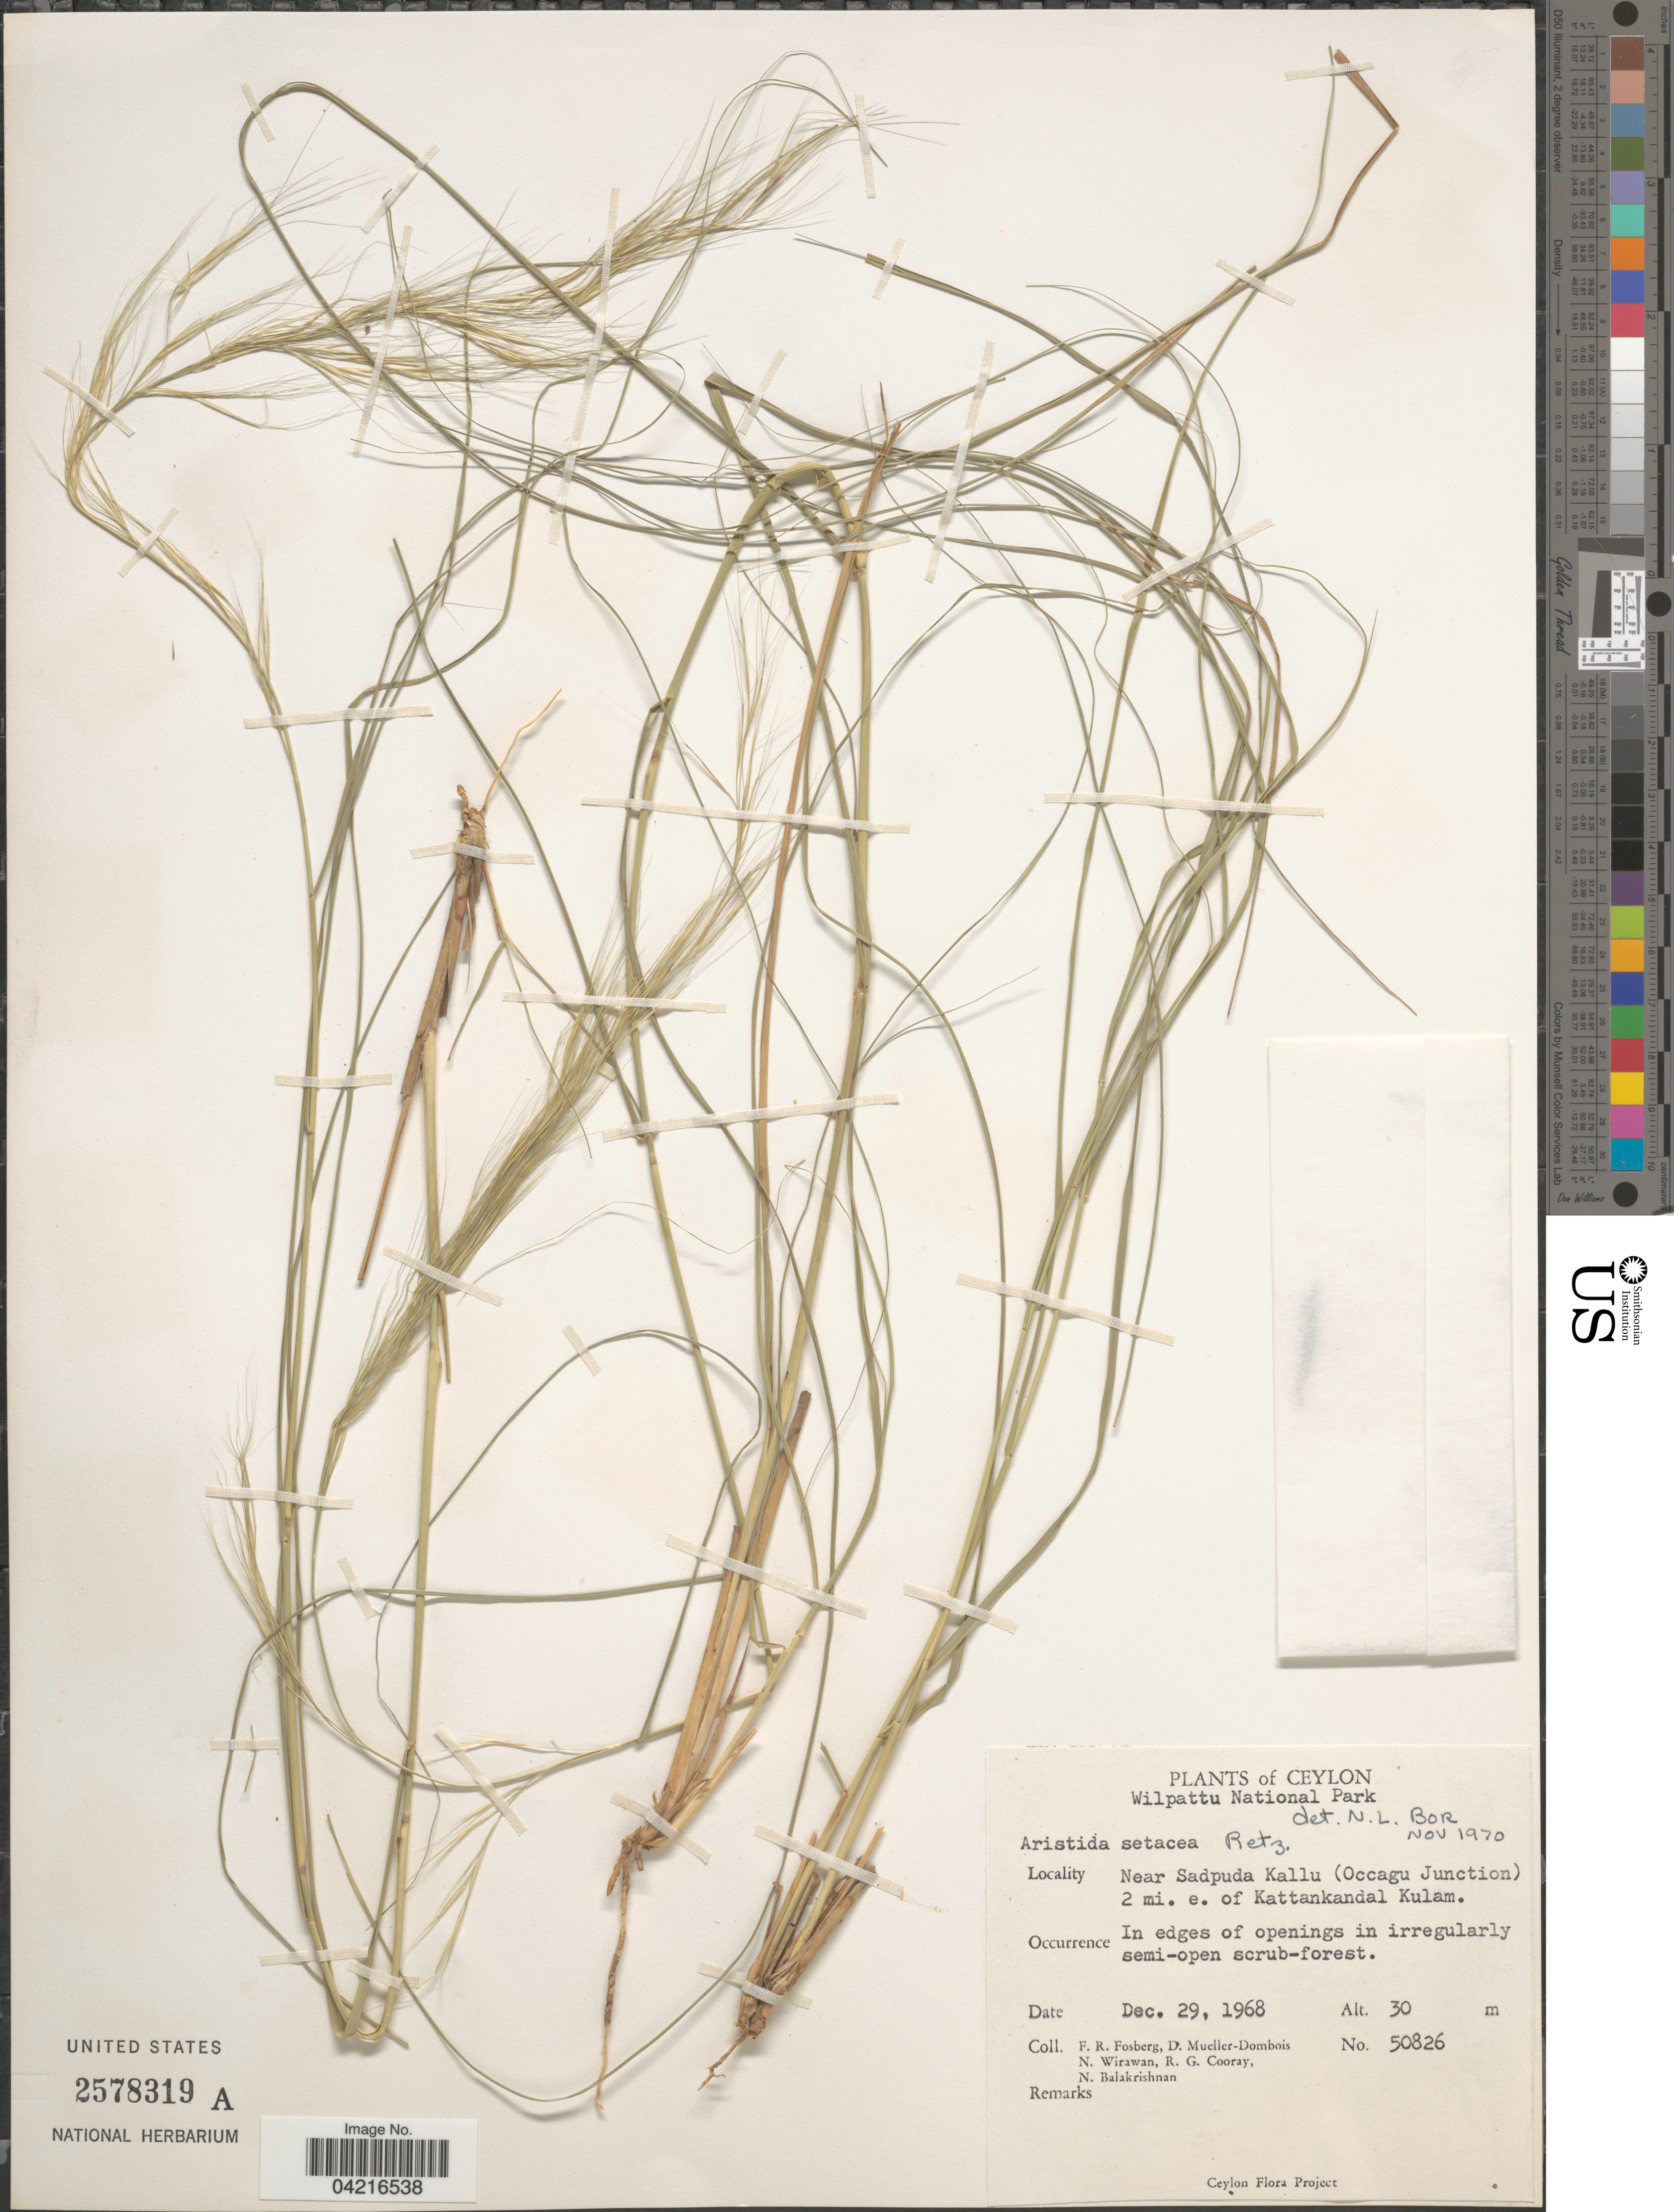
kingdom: Plantae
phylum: Tracheophyta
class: Liliopsida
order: Poales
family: Poaceae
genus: Aristida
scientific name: Aristida setacea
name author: Retz.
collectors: F. R. Fosberg, D. Mueller-Dombois, N. Wirawan, R. Cooray & N. Balakrishnan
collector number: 50826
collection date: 1968-12-29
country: Sri Lanka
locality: Ceylon. Wilpattu National Park. Near Sadpuda Kallu (Occagu Junction). 2 mi. e. of Kattankandal Kulam.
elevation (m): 30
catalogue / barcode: US 2578319A